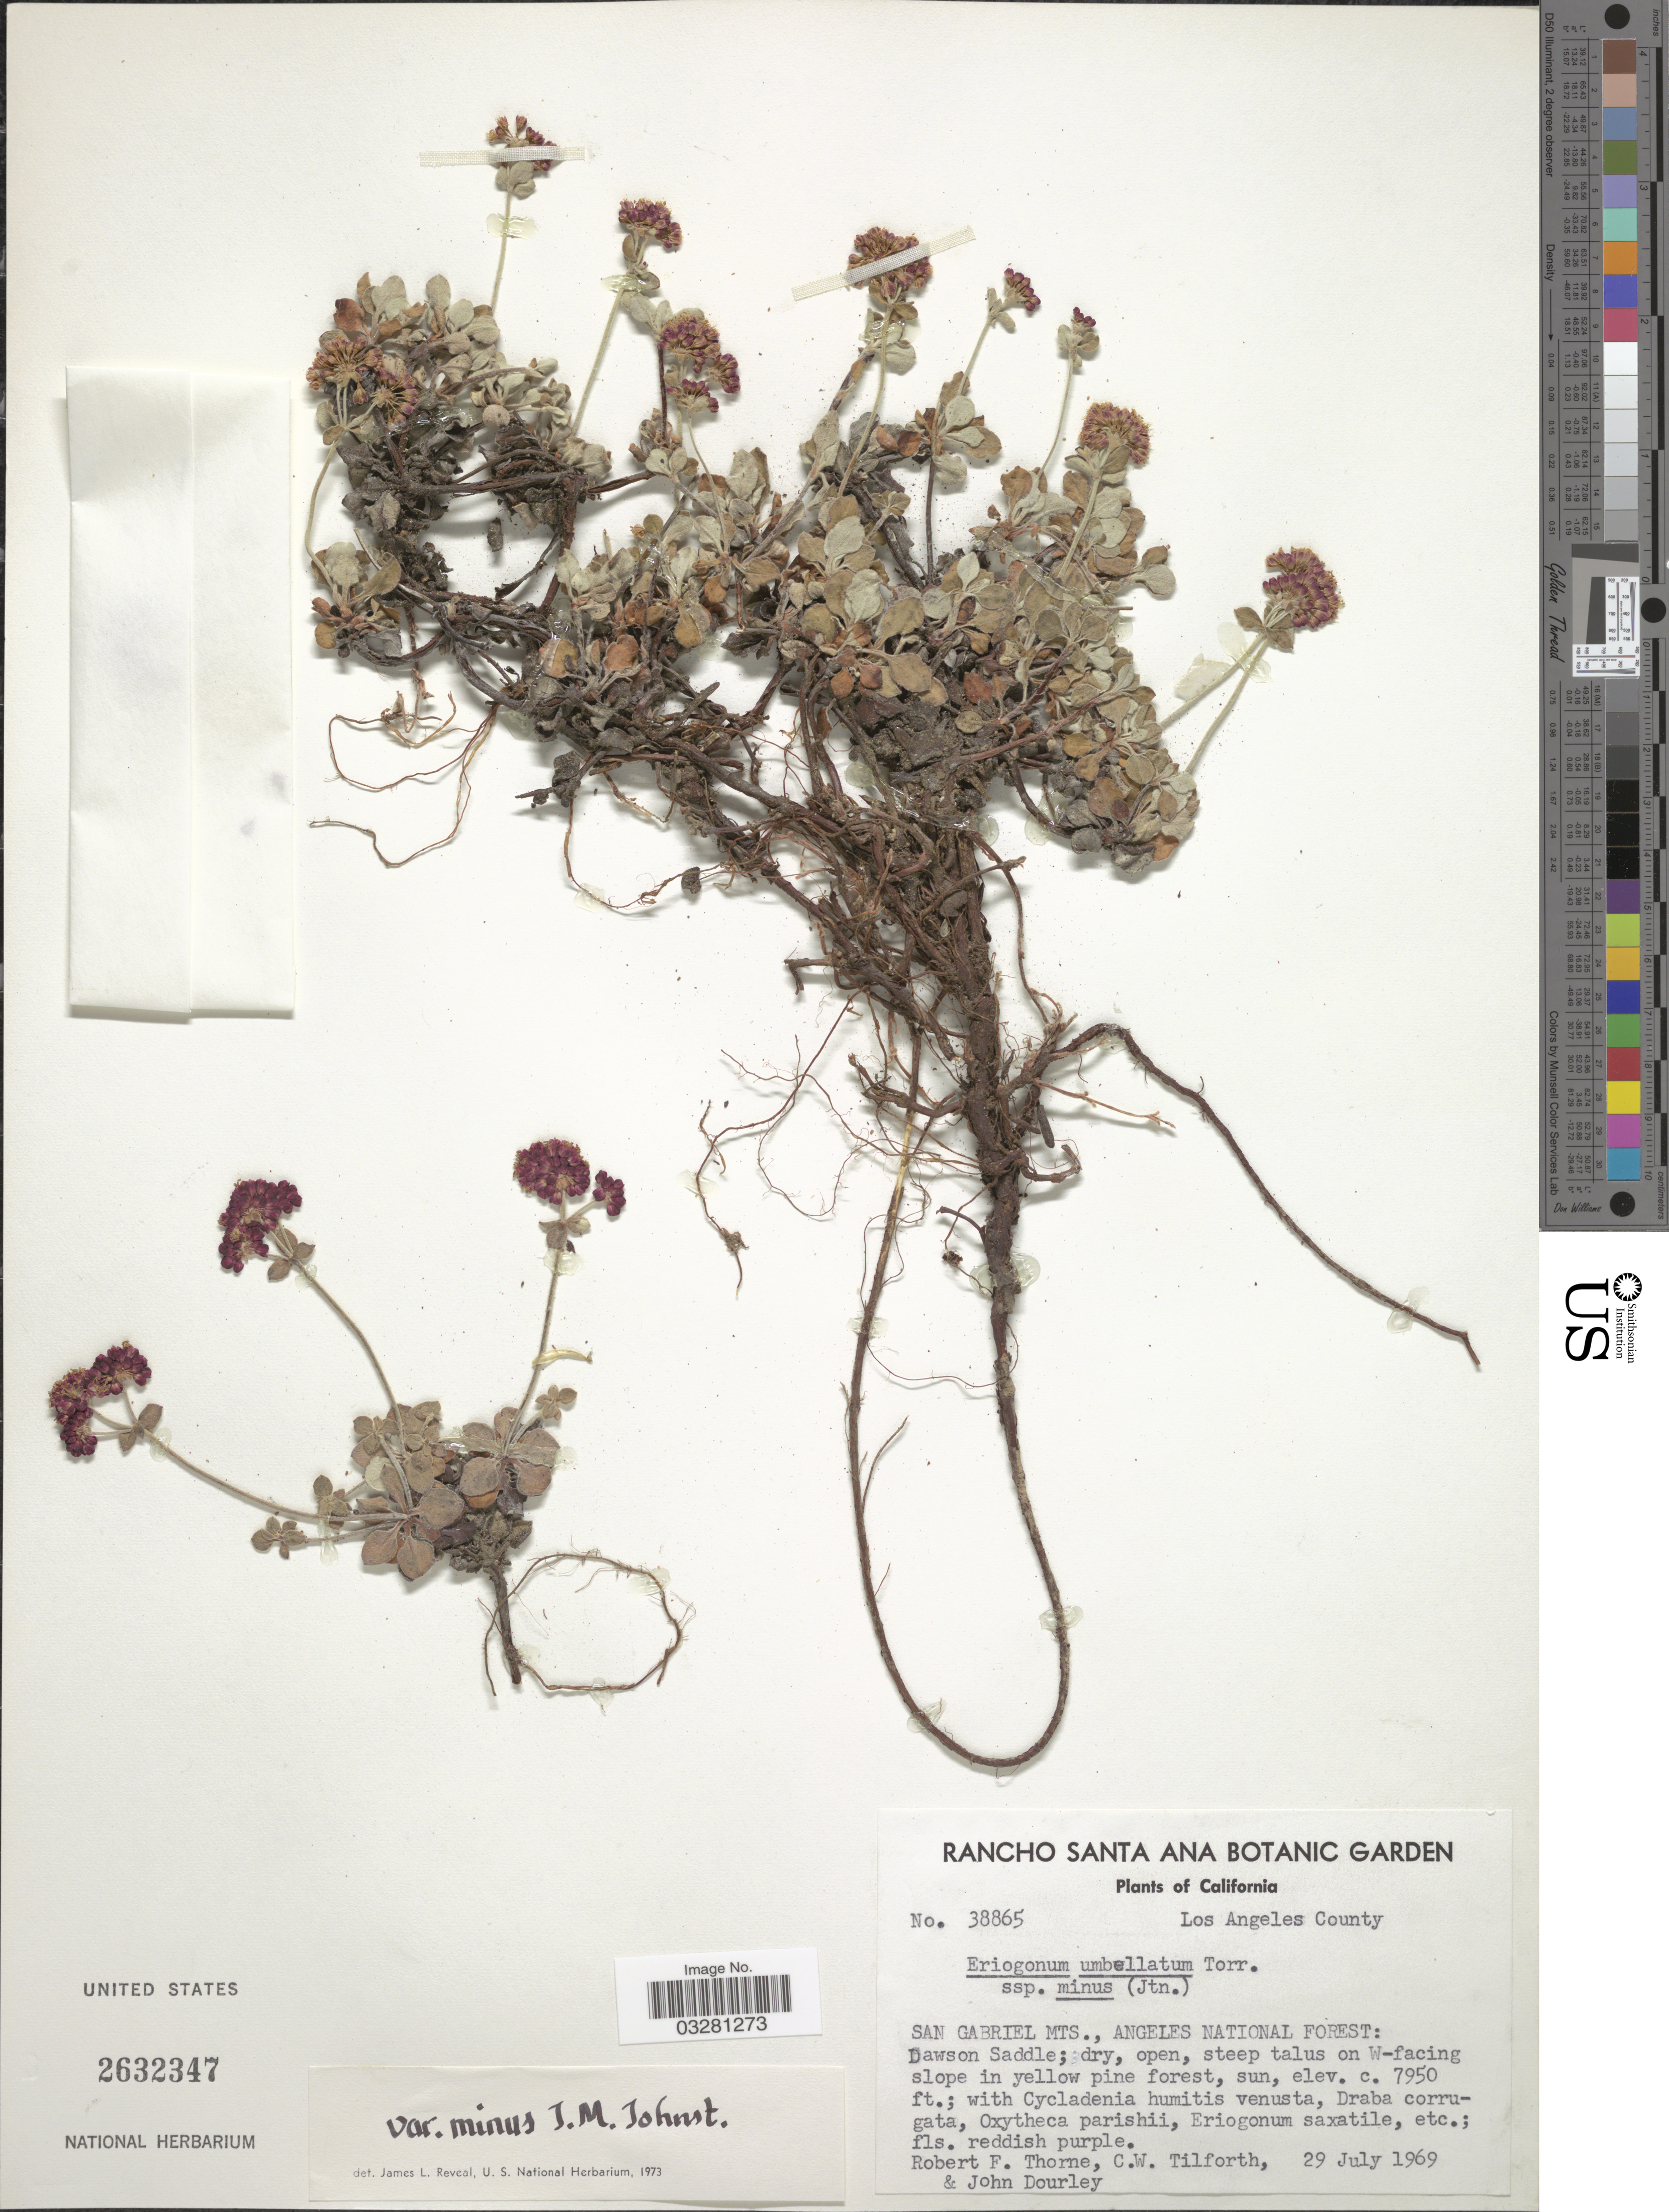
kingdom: Plantae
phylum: Tracheophyta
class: Magnoliopsida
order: Caryophyllales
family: Polygonaceae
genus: Eriogonum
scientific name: Eriogonum umbellatum var. umbellatum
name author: Torr.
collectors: R. F. Thorne, C. Tilforth & J. Dourley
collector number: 38865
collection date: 1969-07-29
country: United States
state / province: California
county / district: Los Angeles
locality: Los Angeles County. San Gabriel Mts., Angeles National Forest: Dawson Saddle.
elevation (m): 2423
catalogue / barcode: US 2632347